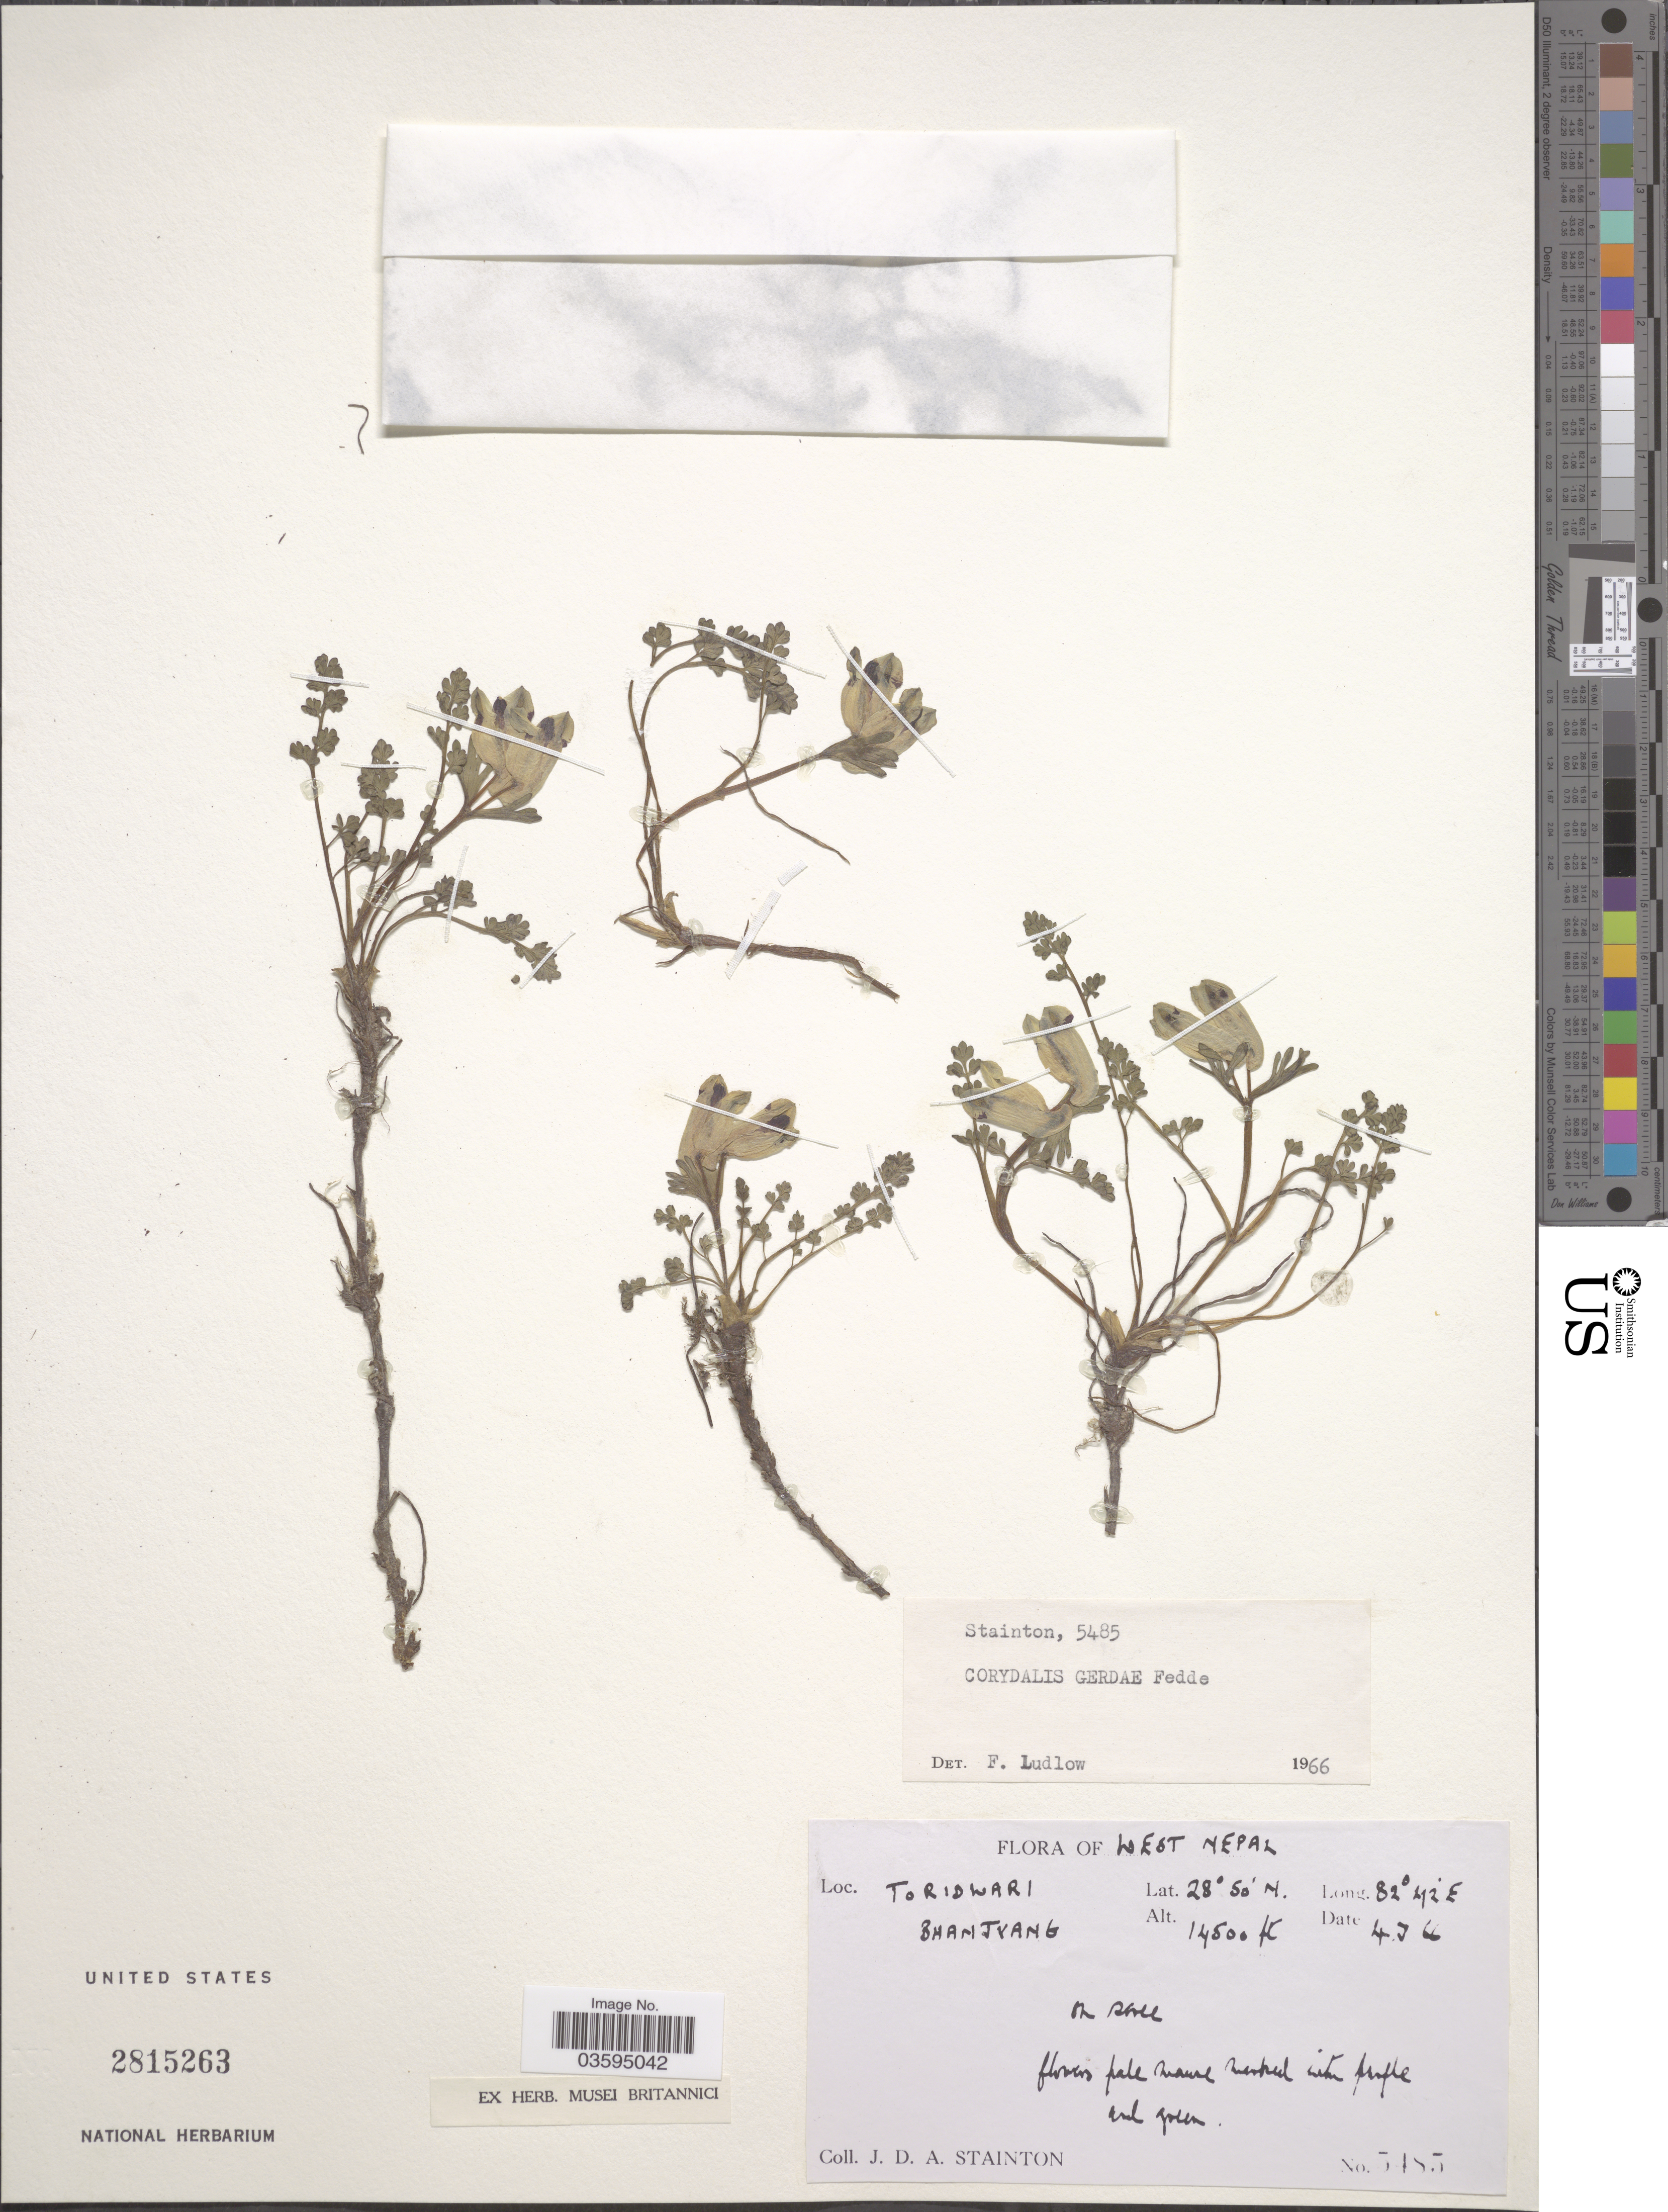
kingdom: Plantae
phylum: Tracheophyta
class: Magnoliopsida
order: Ranunculales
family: Papaveraceae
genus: Corydalis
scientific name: Corydalis gerdae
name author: Fedde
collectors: J. Stainton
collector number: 5485*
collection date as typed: Transcribed d/m/y: 4/3/66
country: Nepal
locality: West Nepal. Toridwari Bhantyang [interpreted].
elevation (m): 4420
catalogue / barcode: US 2815263